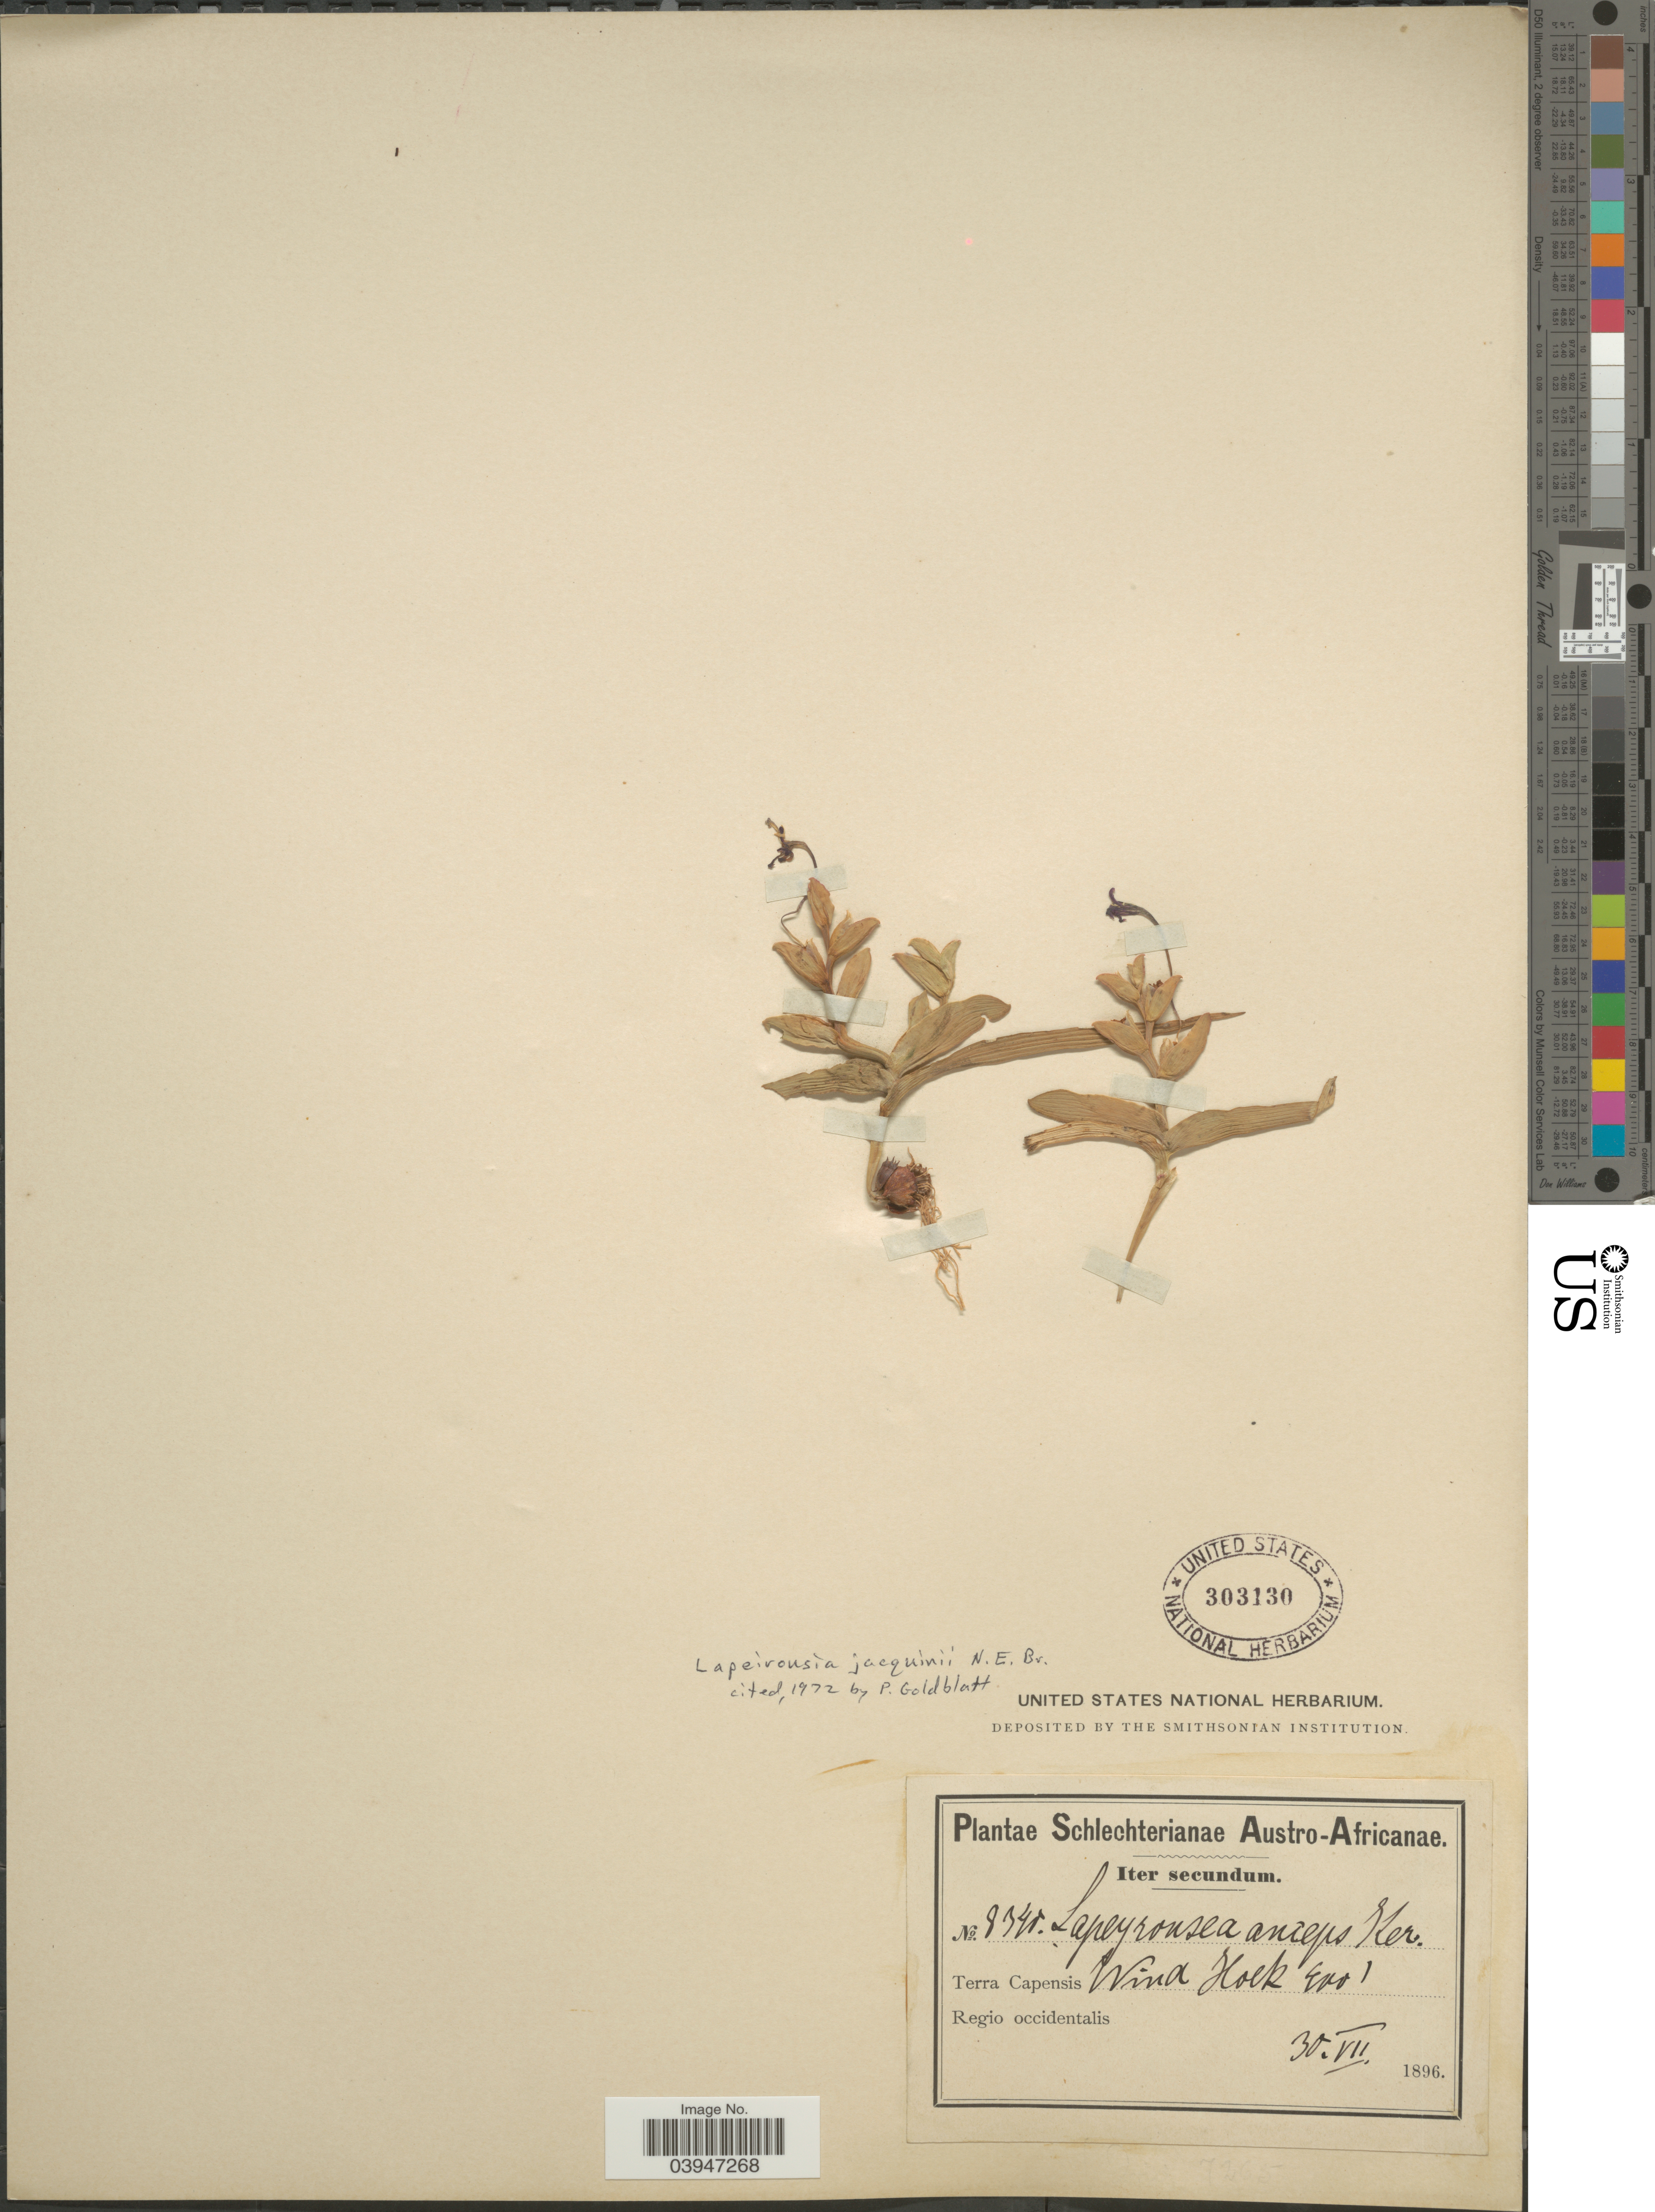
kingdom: Plantae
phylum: Tracheophyta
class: Liliopsida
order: Asparagales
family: Iridaceae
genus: Lapeirousia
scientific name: Lapeirousia jacquinii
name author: N.E. Br.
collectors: Schlechter, --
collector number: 8340*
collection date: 1896-07-30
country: South Africa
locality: Austro-Africanae. Terra Capensis. Wind Hoek. Regio occidentalis.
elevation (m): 274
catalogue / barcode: US 303130